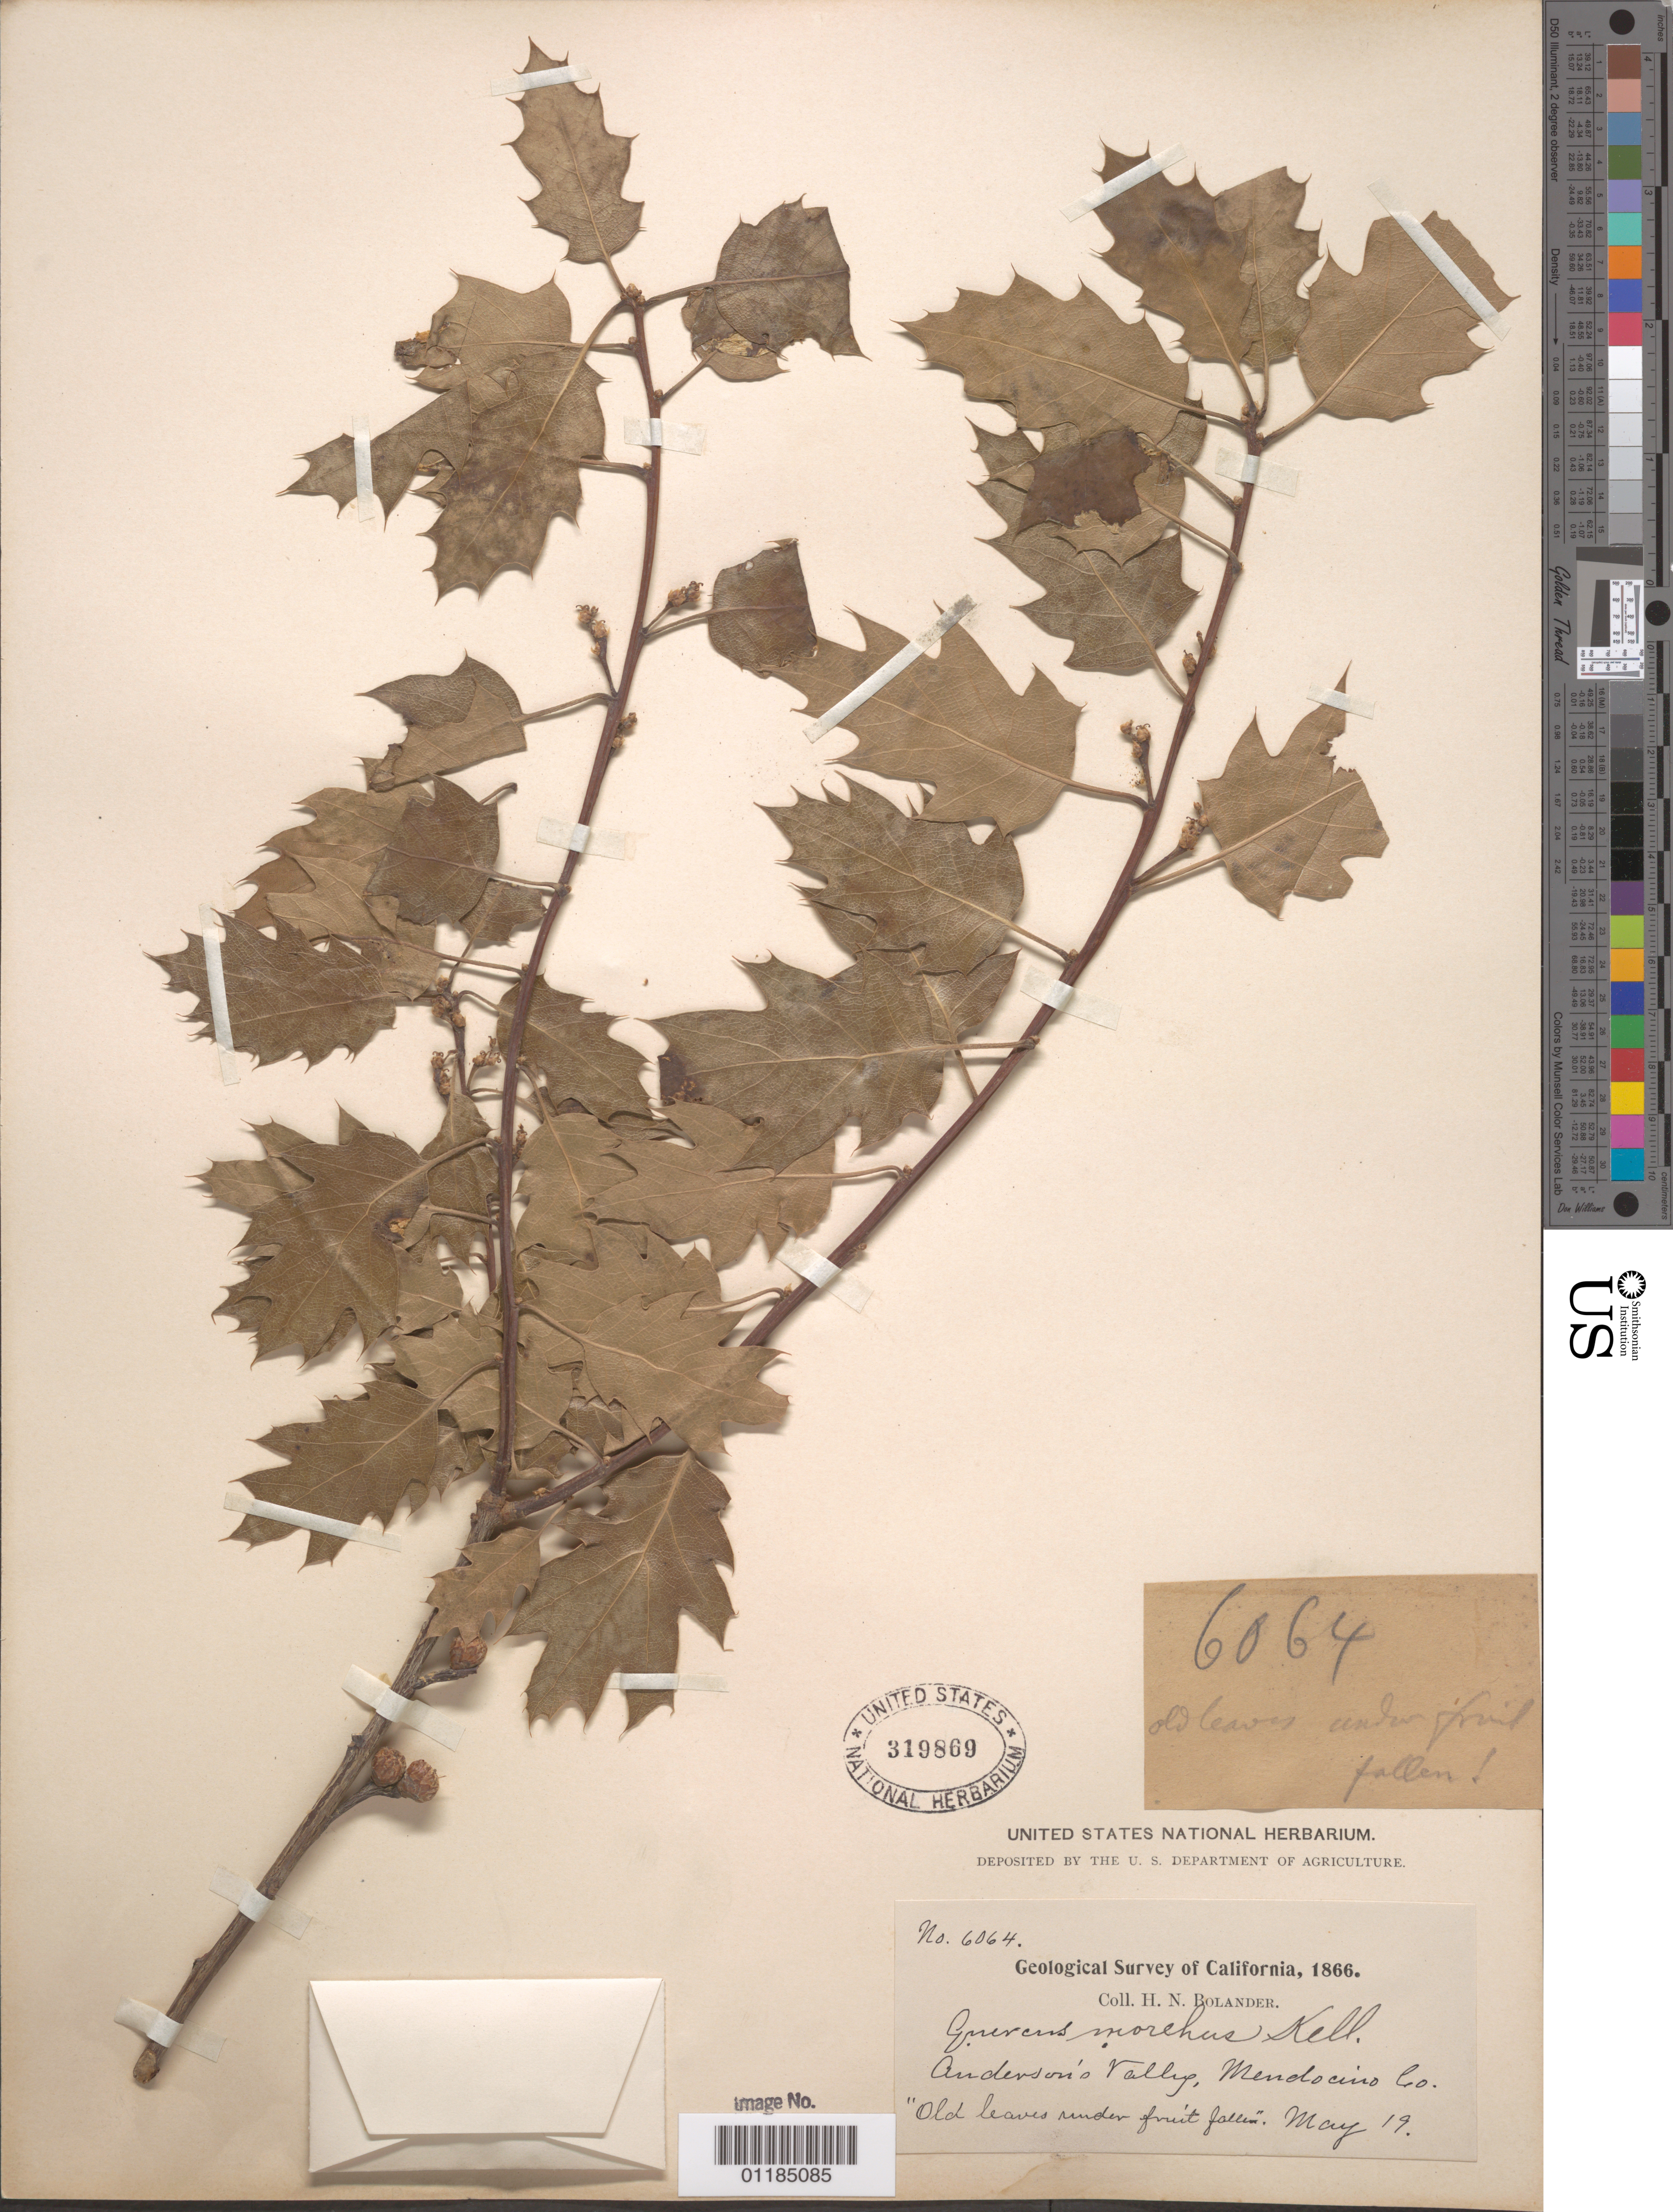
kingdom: Plantae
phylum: Tracheophyta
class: Magnoliopsida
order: Fagales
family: Fagaceae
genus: Quercus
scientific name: Quercus x moreha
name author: Kellogg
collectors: H. Bolander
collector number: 6064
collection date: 1866-05-19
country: United States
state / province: California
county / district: Mendocino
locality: Anderson's Valley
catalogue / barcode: US 319869